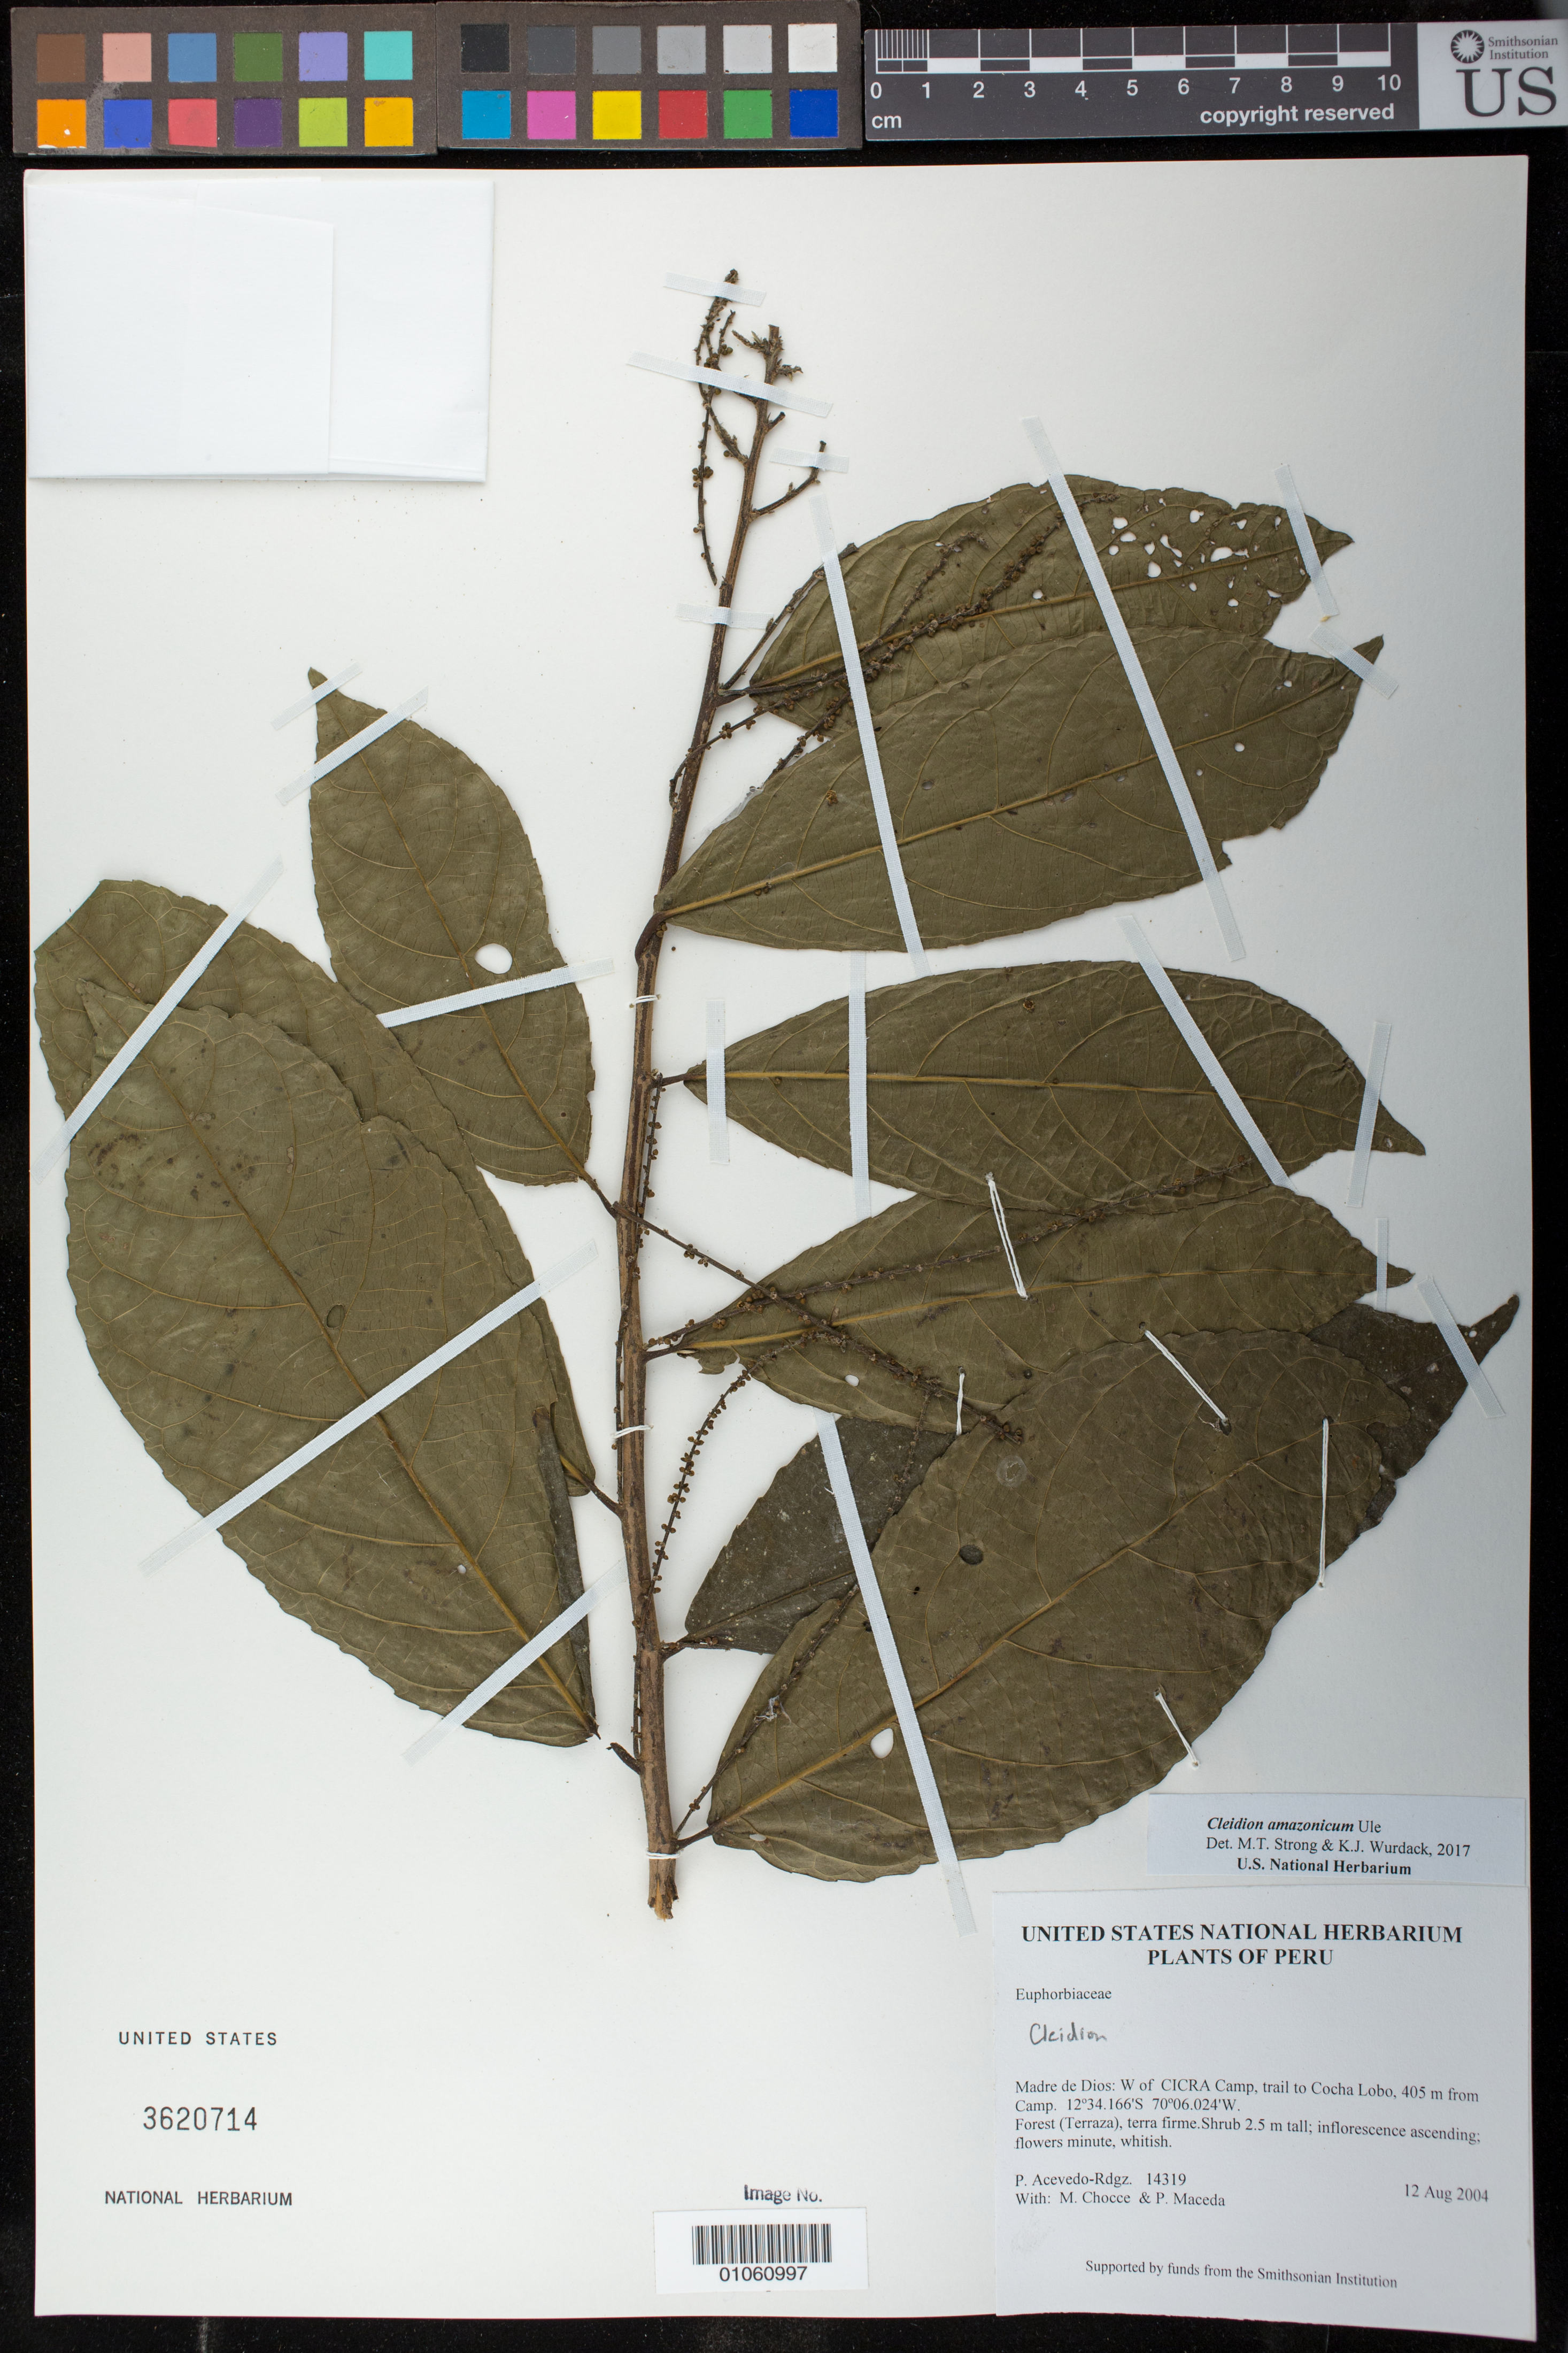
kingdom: Plantae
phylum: Tracheophyta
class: Magnoliopsida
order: Malpighiales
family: Euphorbiaceae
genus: Cleidion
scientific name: Cleidion amazonicum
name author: Ule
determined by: Strong, M. T.; Wurdack, Kenneth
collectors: P. Acevedo-Rodr., M. Chocce & P. Maceda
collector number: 14319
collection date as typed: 12 Aug 2004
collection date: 2004-08-12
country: Peru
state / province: Madre de Dios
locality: Madre de Dios: W of CICRA Camp, trail to Cocha Lobo, 405 m from Camp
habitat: Forest (Terraza), terra firme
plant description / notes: US, NY, MO, K, F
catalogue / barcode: US 3620714